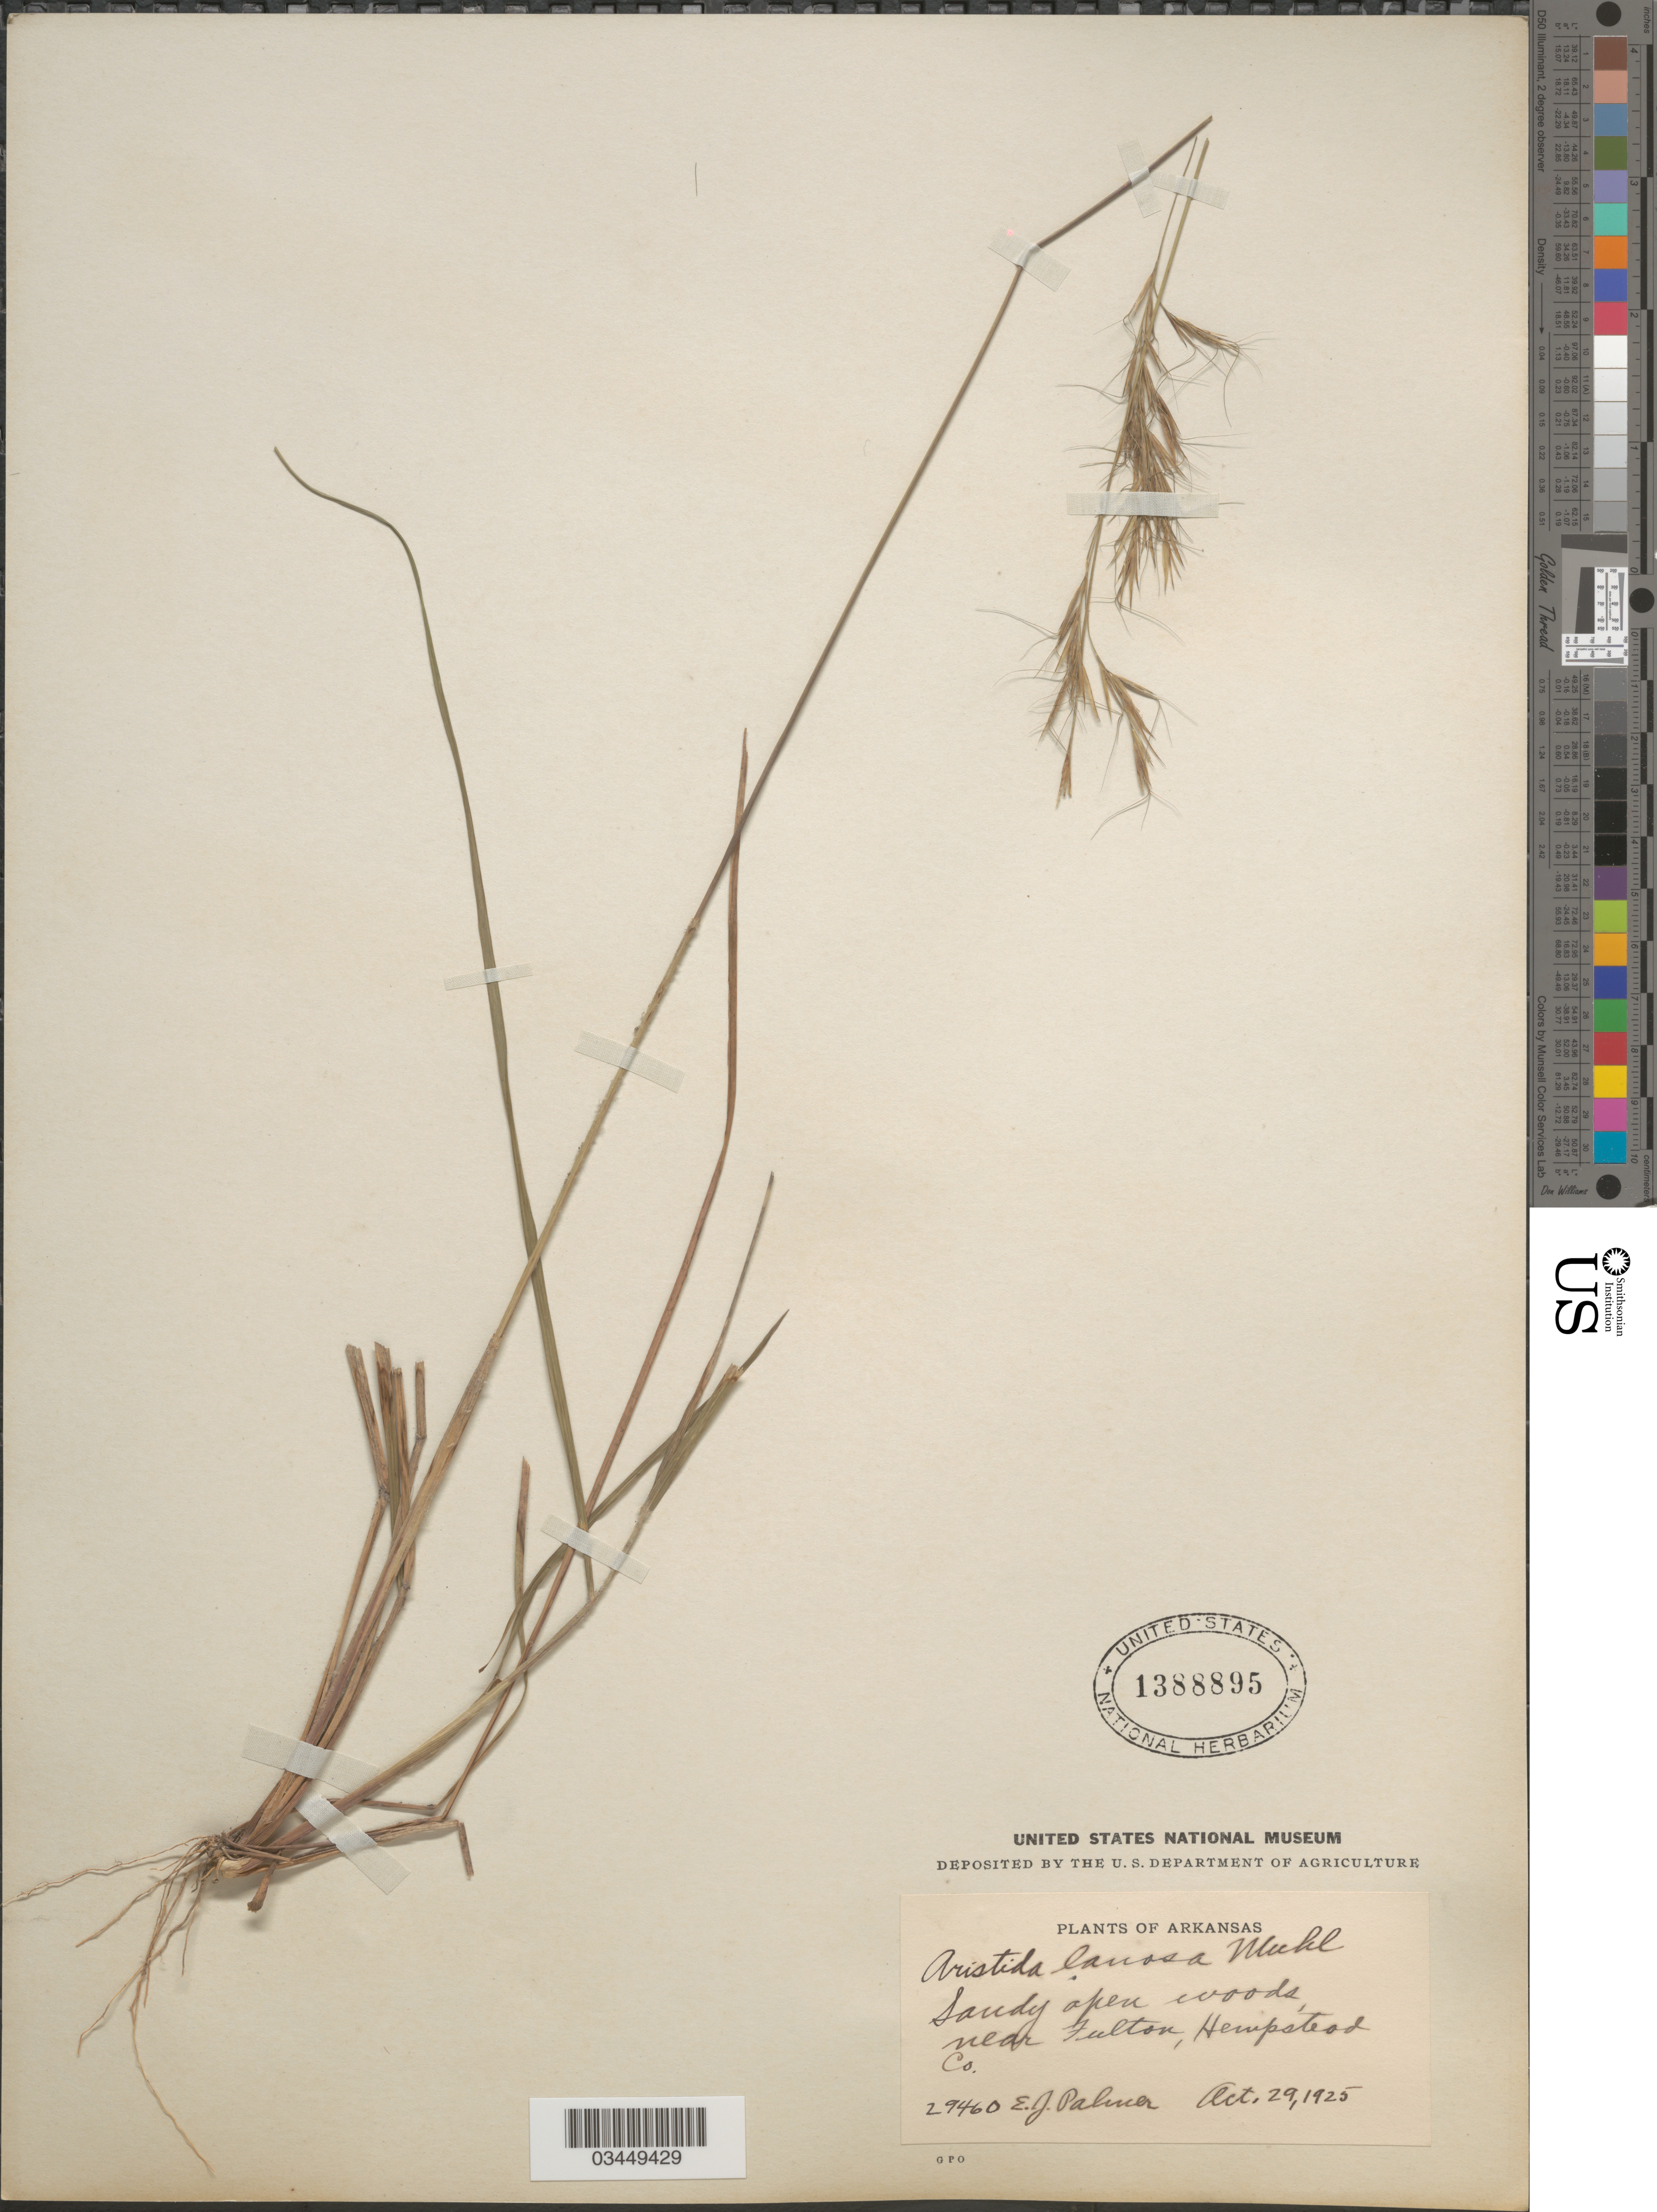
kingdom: Plantae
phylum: Tracheophyta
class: Liliopsida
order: Poales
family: Poaceae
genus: Aristida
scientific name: Aristida lanosa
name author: Muhl.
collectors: E. J. Palmer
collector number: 29460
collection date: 1925-10-29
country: United States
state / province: Arkansas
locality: Sandy open woods, near Fulton, Hempstead Co.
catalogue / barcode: US 1388895